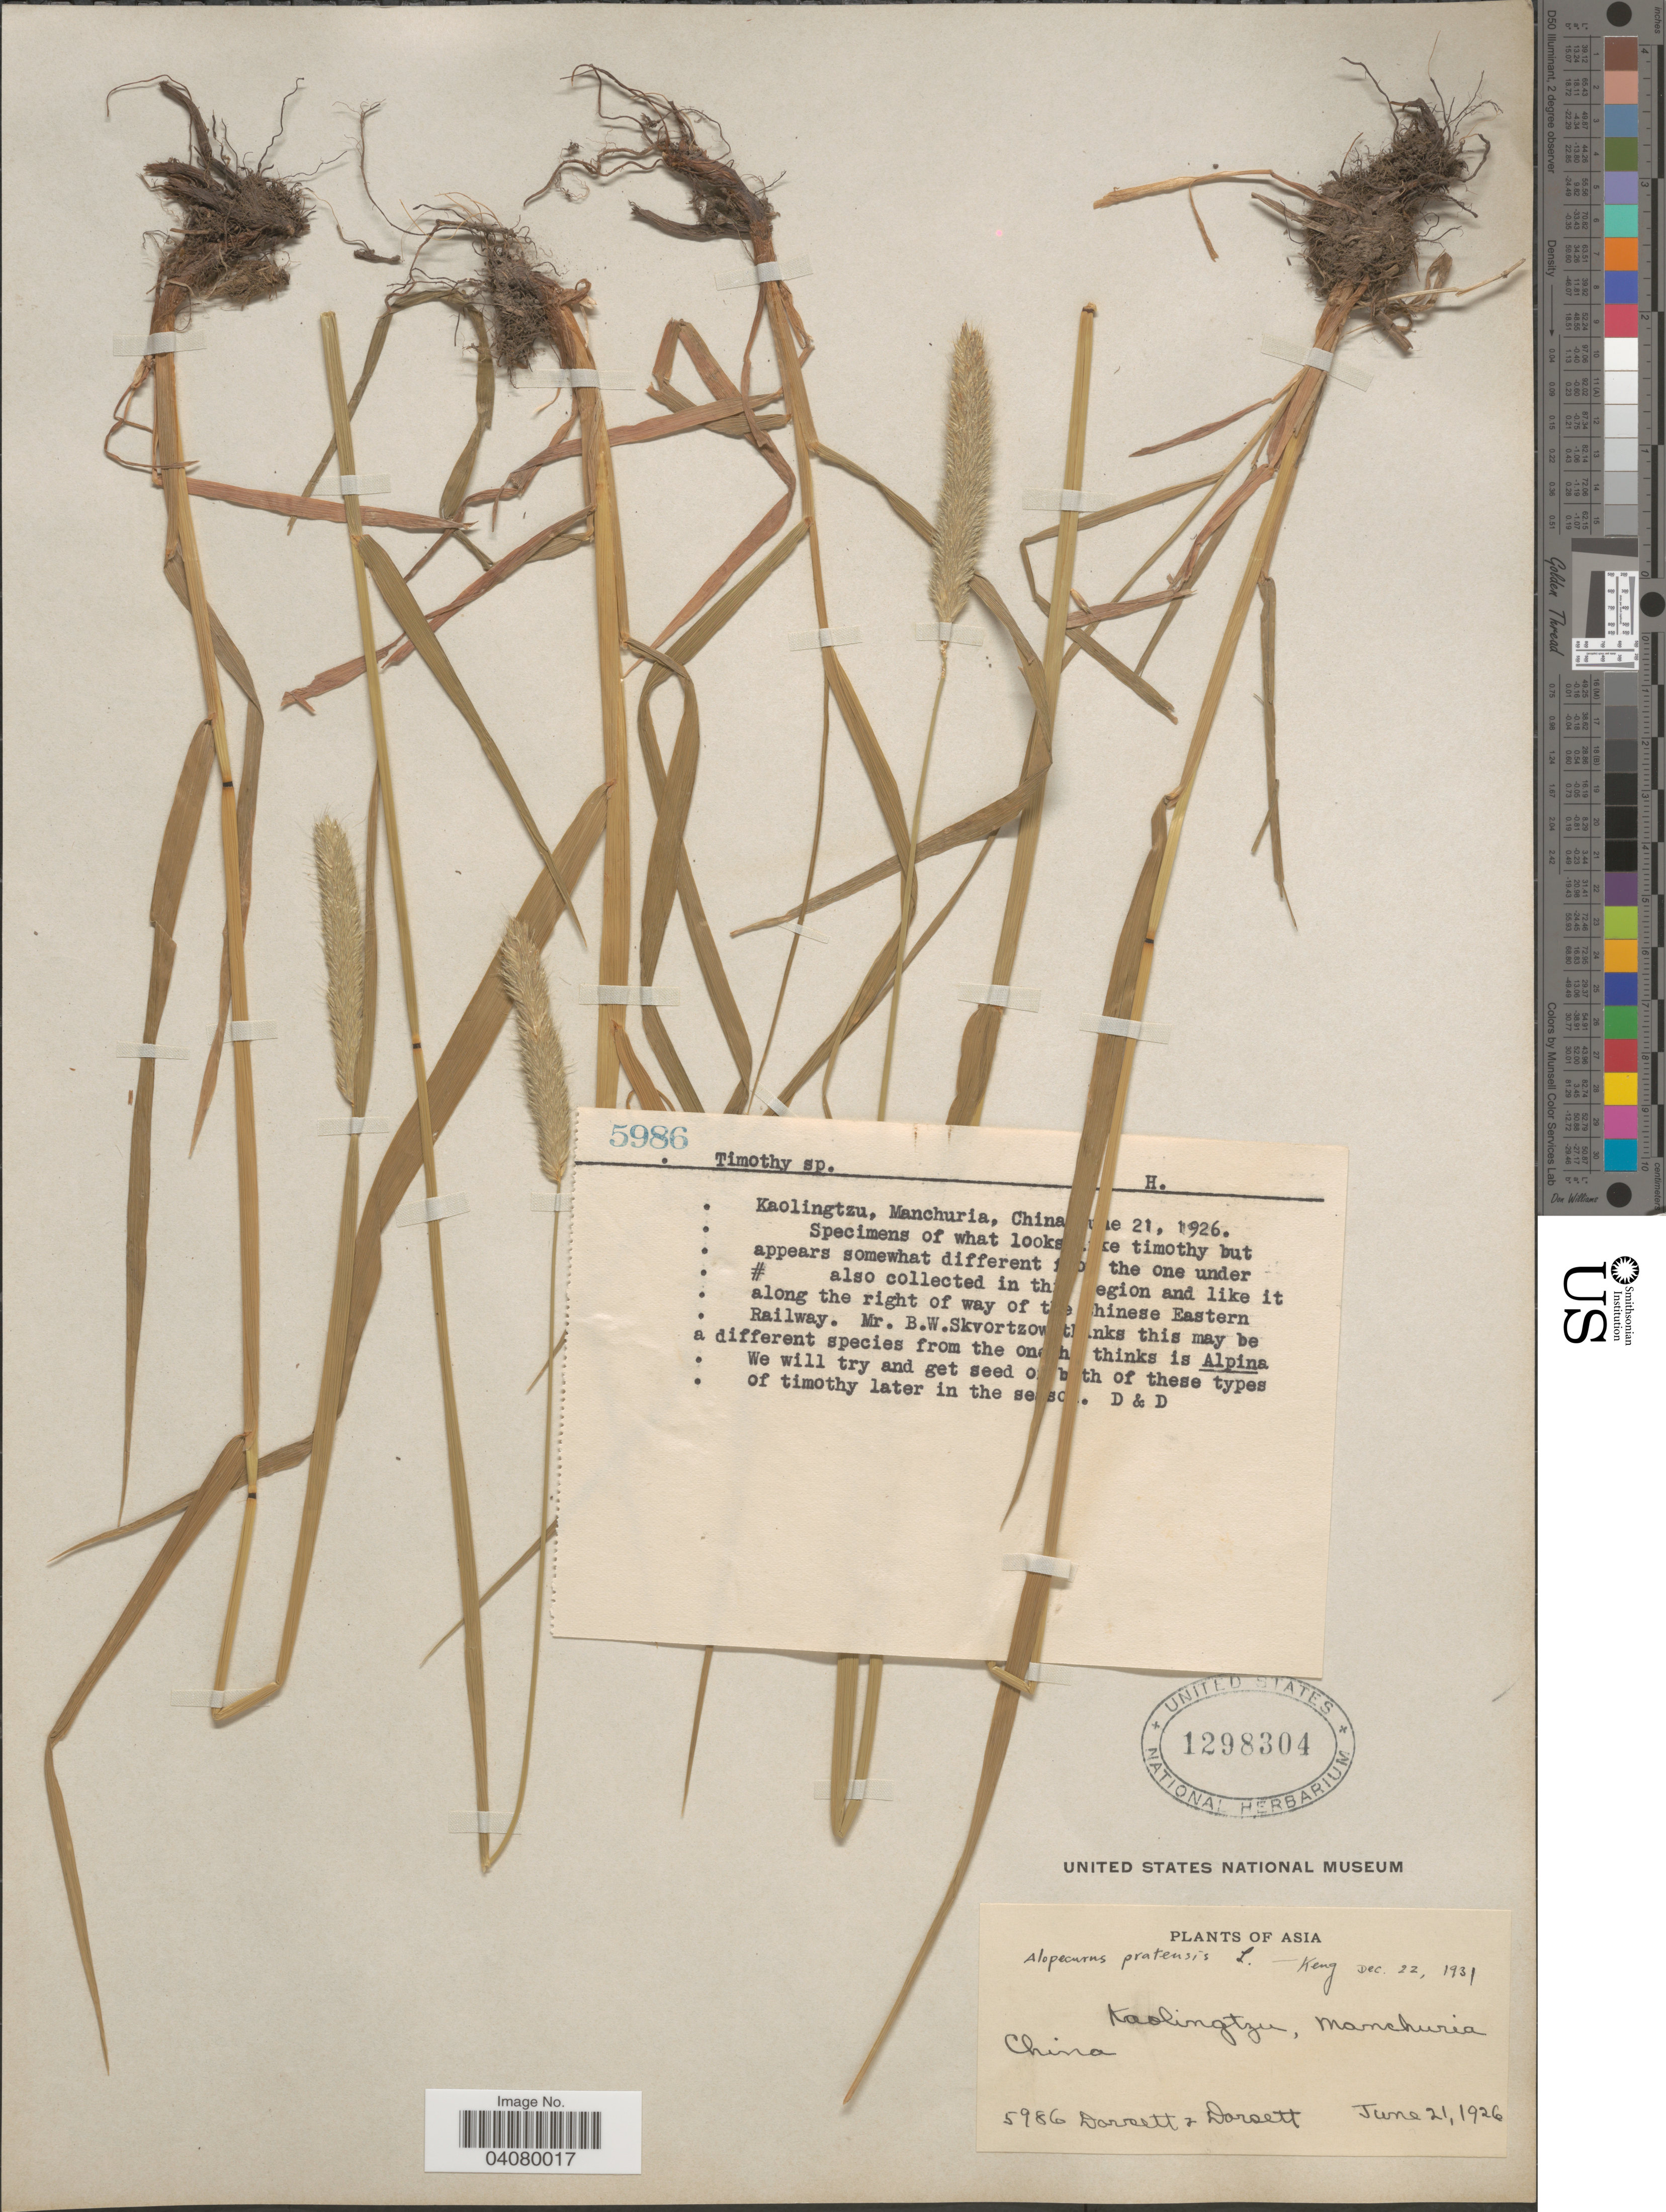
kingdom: Plantae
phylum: Tracheophyta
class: Liliopsida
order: Poales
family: Poaceae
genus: Alopecurus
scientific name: Alopecurus pratensis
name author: L.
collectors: -- Dorsett & -- Dorsett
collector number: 5986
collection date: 1926-06-21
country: China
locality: Kaolingtzu, Manchuria.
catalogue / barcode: US 1298304